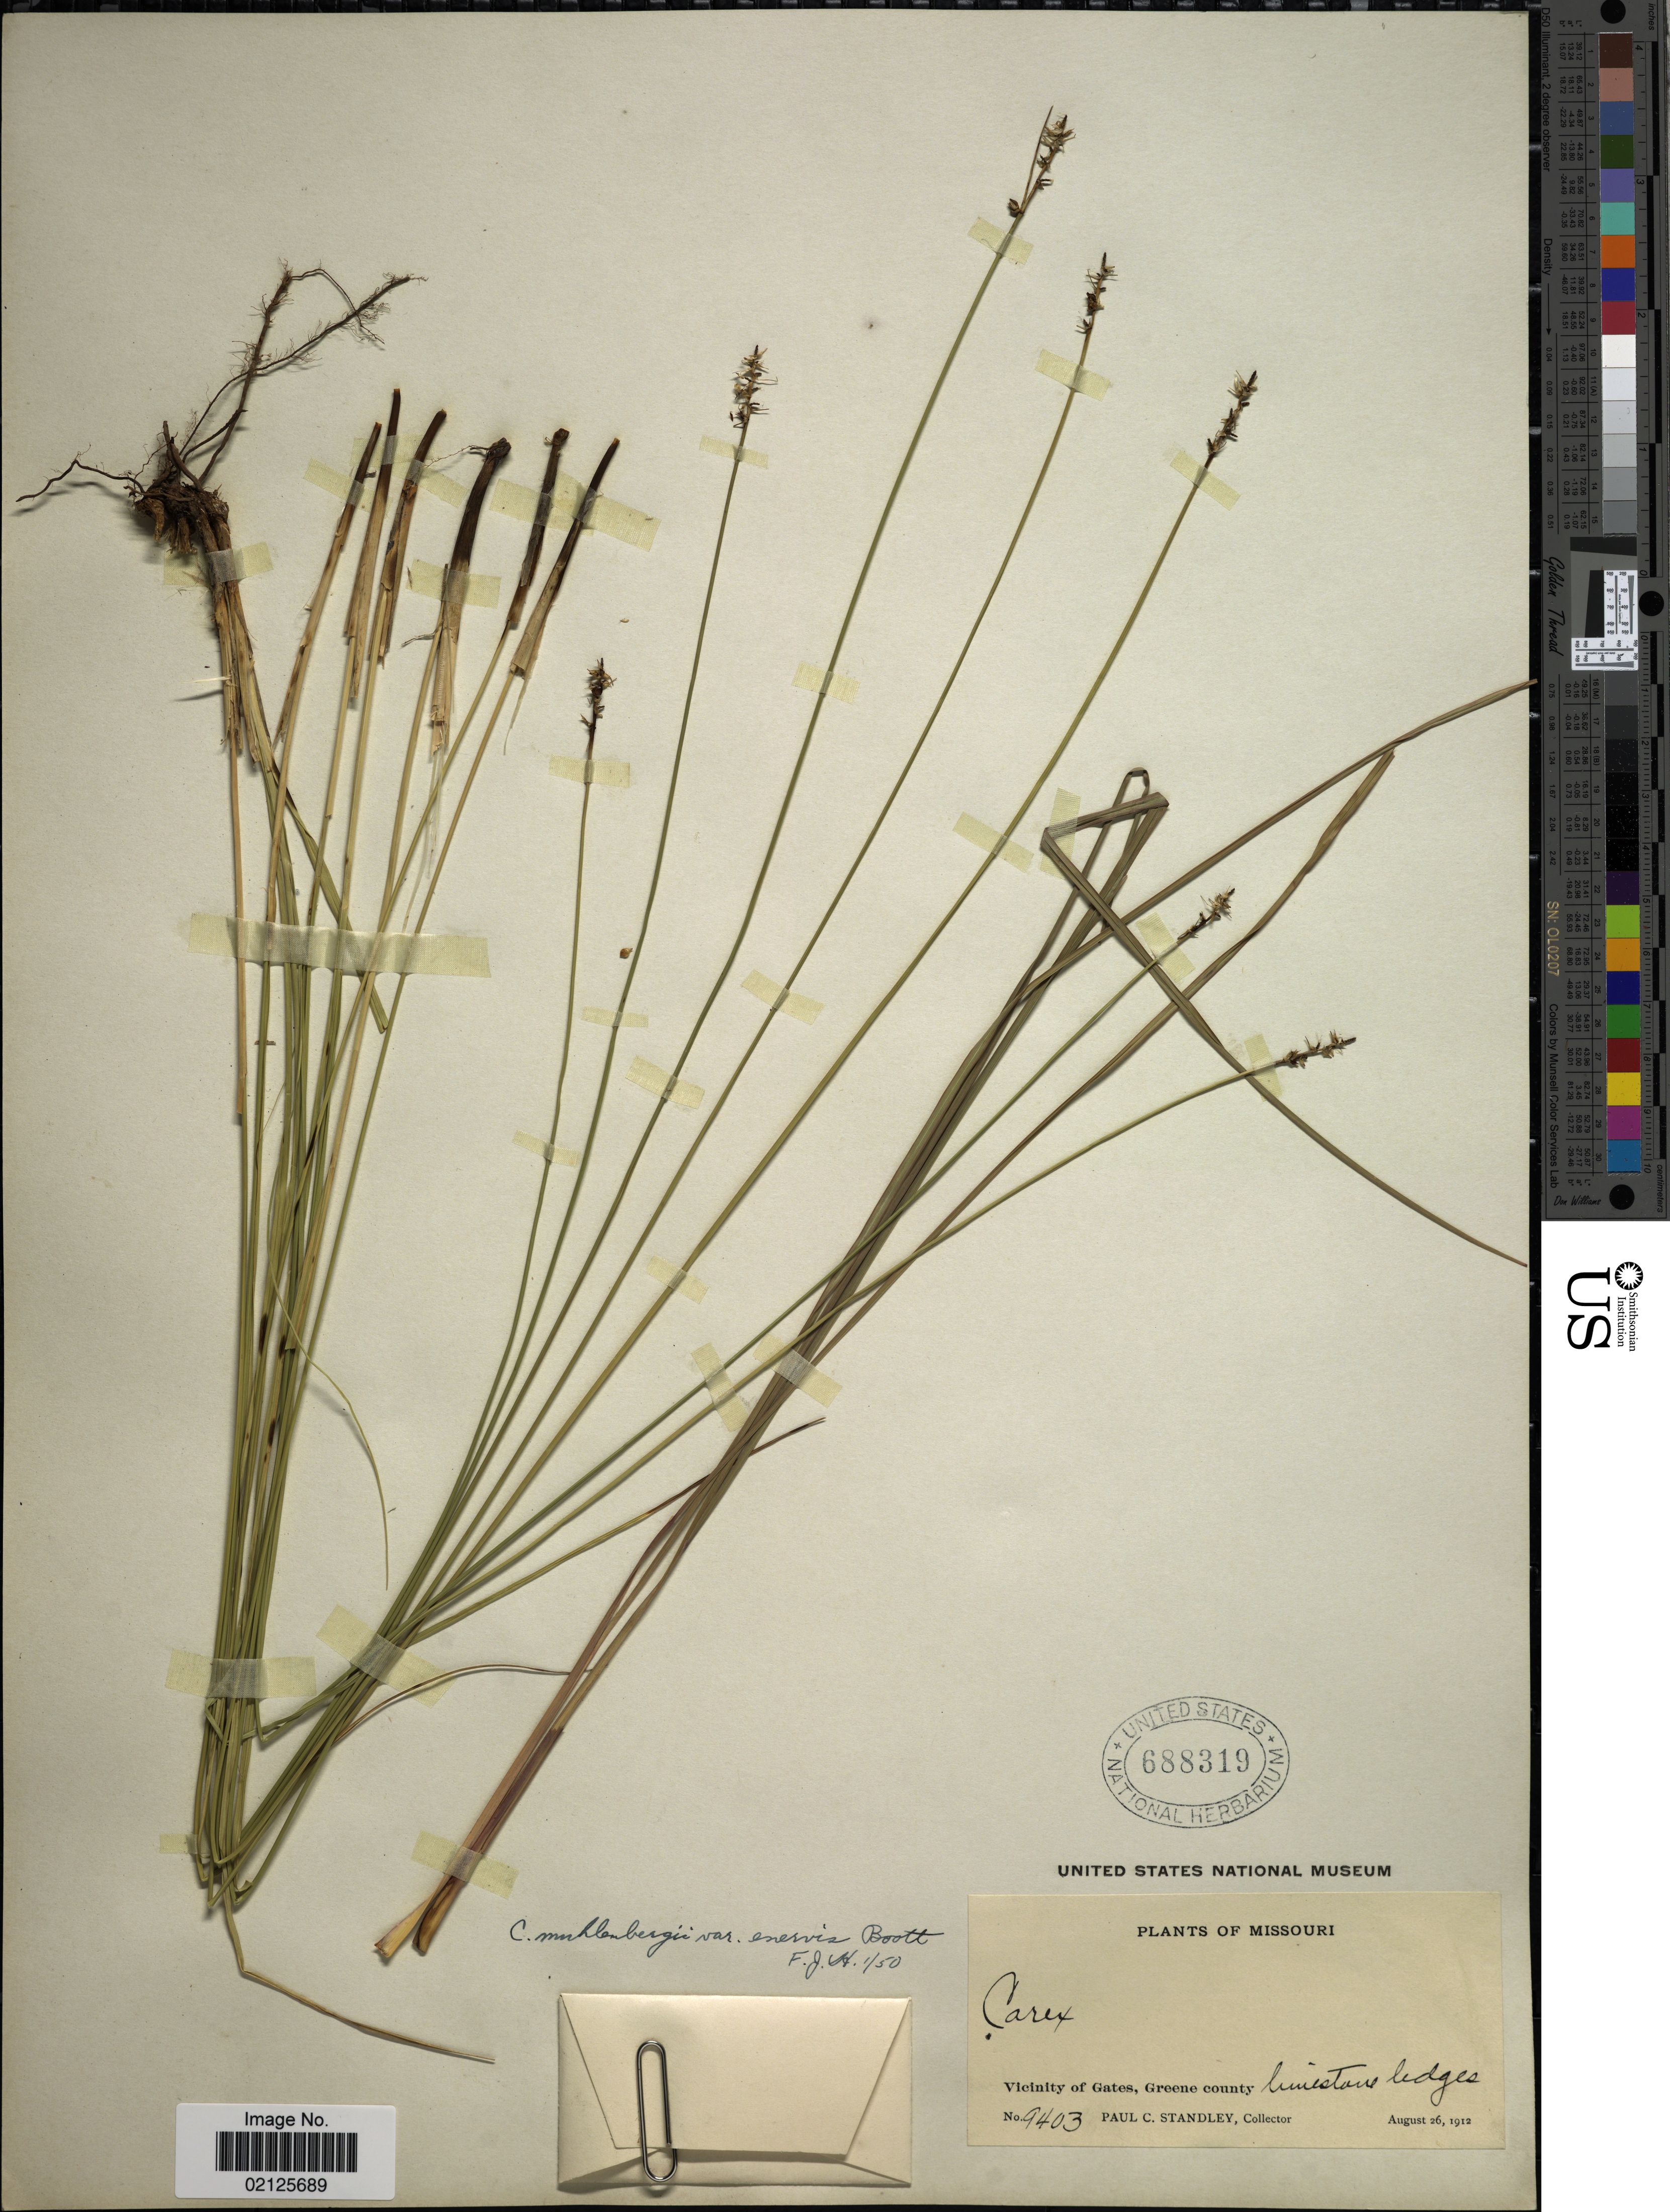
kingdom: Plantae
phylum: Tracheophyta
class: Liliopsida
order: Poales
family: Cyperaceae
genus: Carex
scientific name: Carex muehlenbergii var. enervis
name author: Boott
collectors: P. C. Standley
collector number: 9403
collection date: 1912-08-26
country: United States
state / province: Missouri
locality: Vicinity of Gates, Greene county, limestone ledges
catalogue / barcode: US 688319